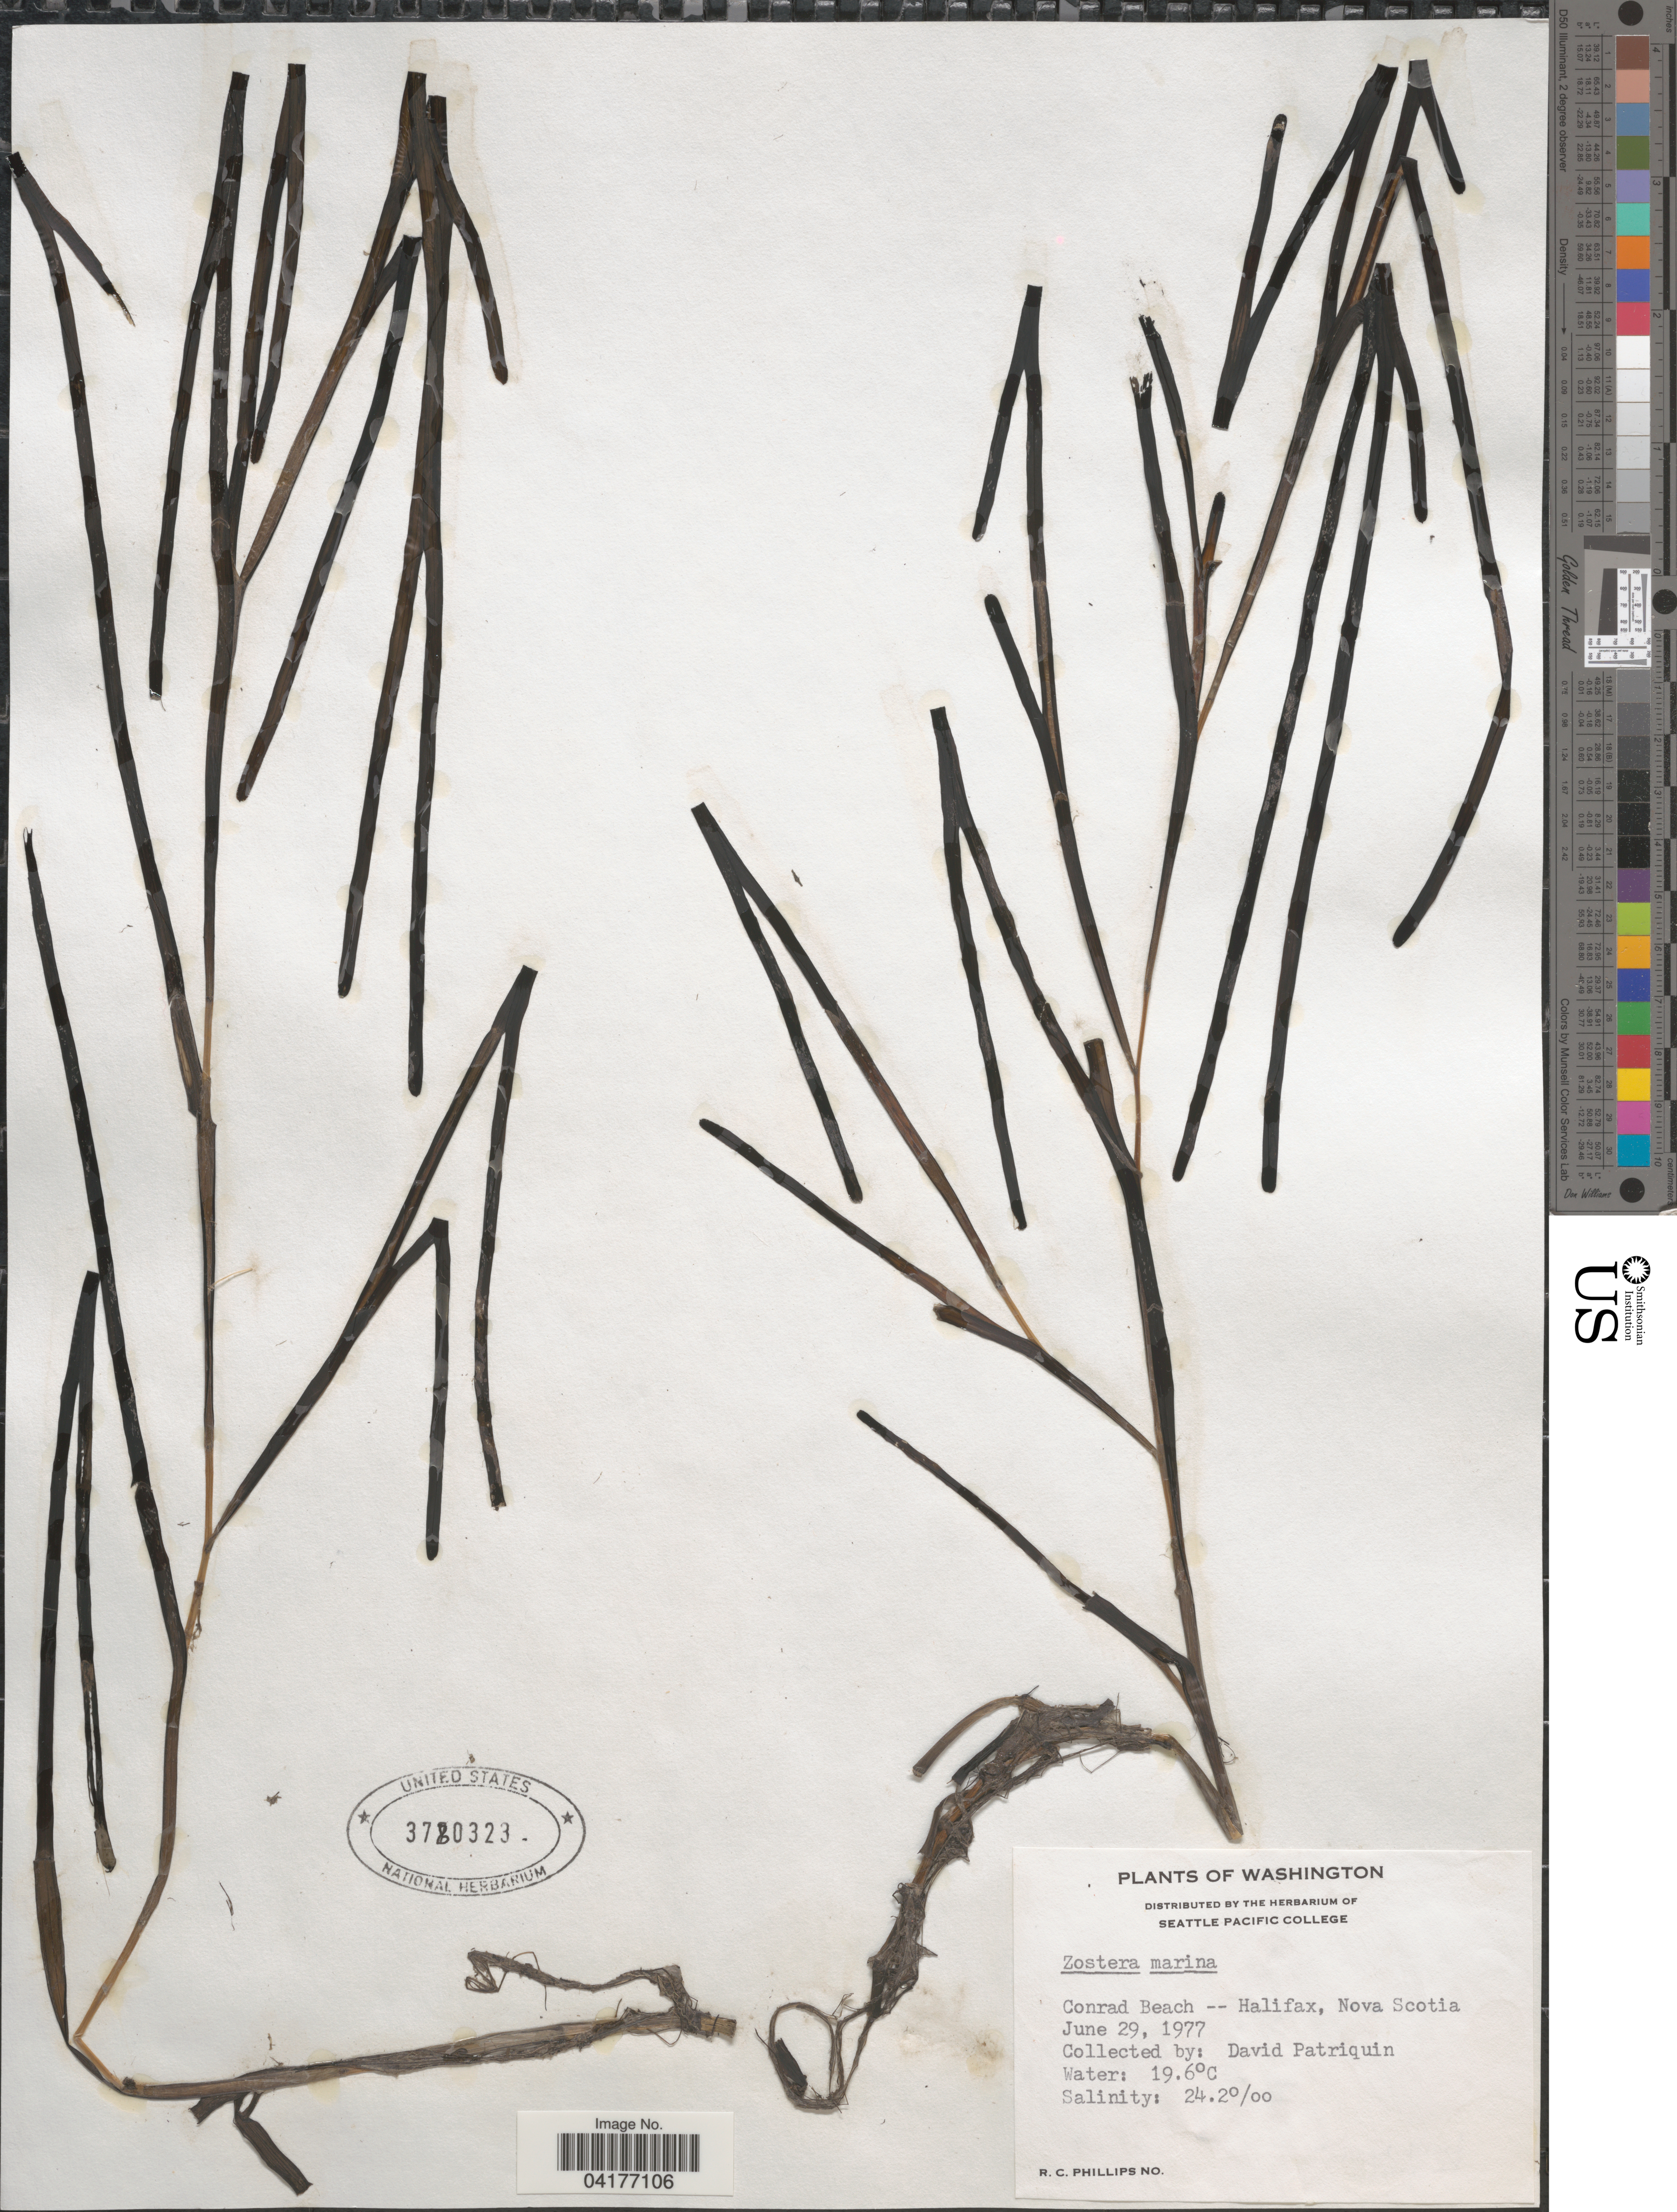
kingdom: Plantae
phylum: Tracheophyta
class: Liliopsida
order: Alismatales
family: Zosteraceae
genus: Zostera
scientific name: Zostera marina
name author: L.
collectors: D. Patriquin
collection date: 1977-06-29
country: Canada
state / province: Nova Scotia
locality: Conrad Beach -- Halifax.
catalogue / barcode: US 3780323